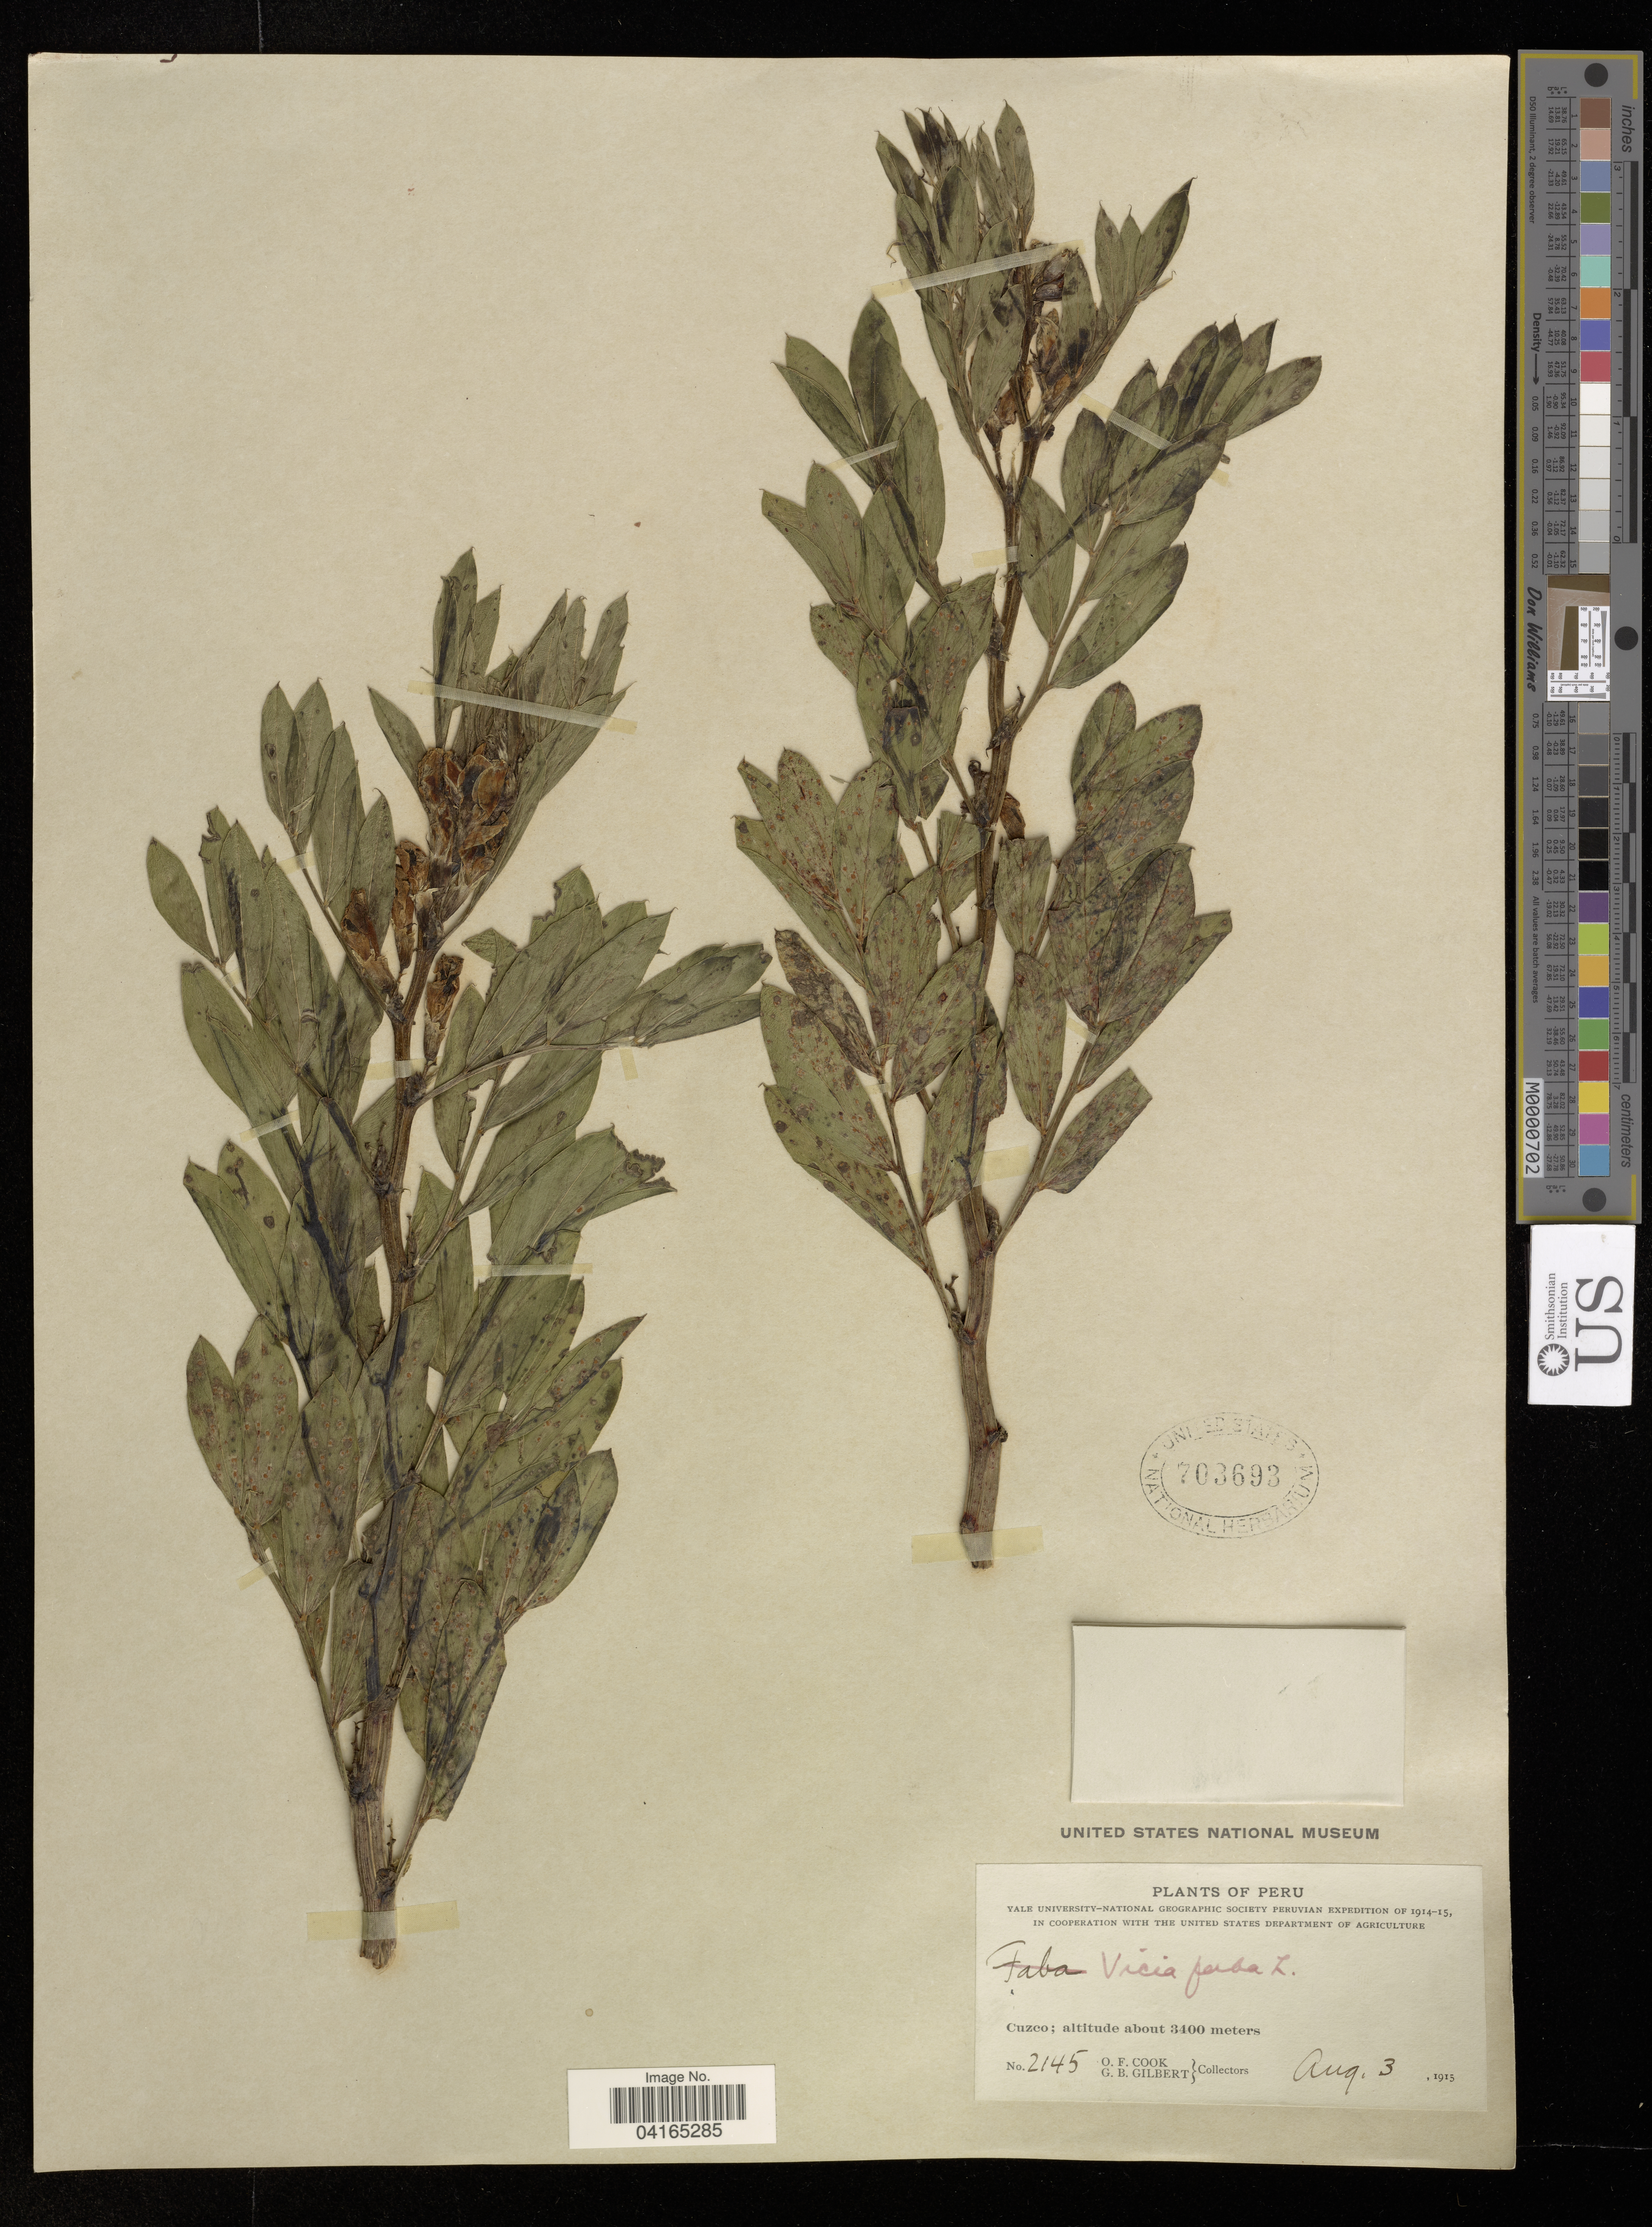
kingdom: Plantae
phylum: Tracheophyta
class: Magnoliopsida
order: Fabales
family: Fabaceae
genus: Vicia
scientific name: Vicia faba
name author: L.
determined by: Hechenleitner, Paulina, RBG Edinburgh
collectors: O. F. Cook & G. B. Gilbert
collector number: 2145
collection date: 1915-08-03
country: Peru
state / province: Cusco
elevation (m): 3400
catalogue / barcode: US 703693